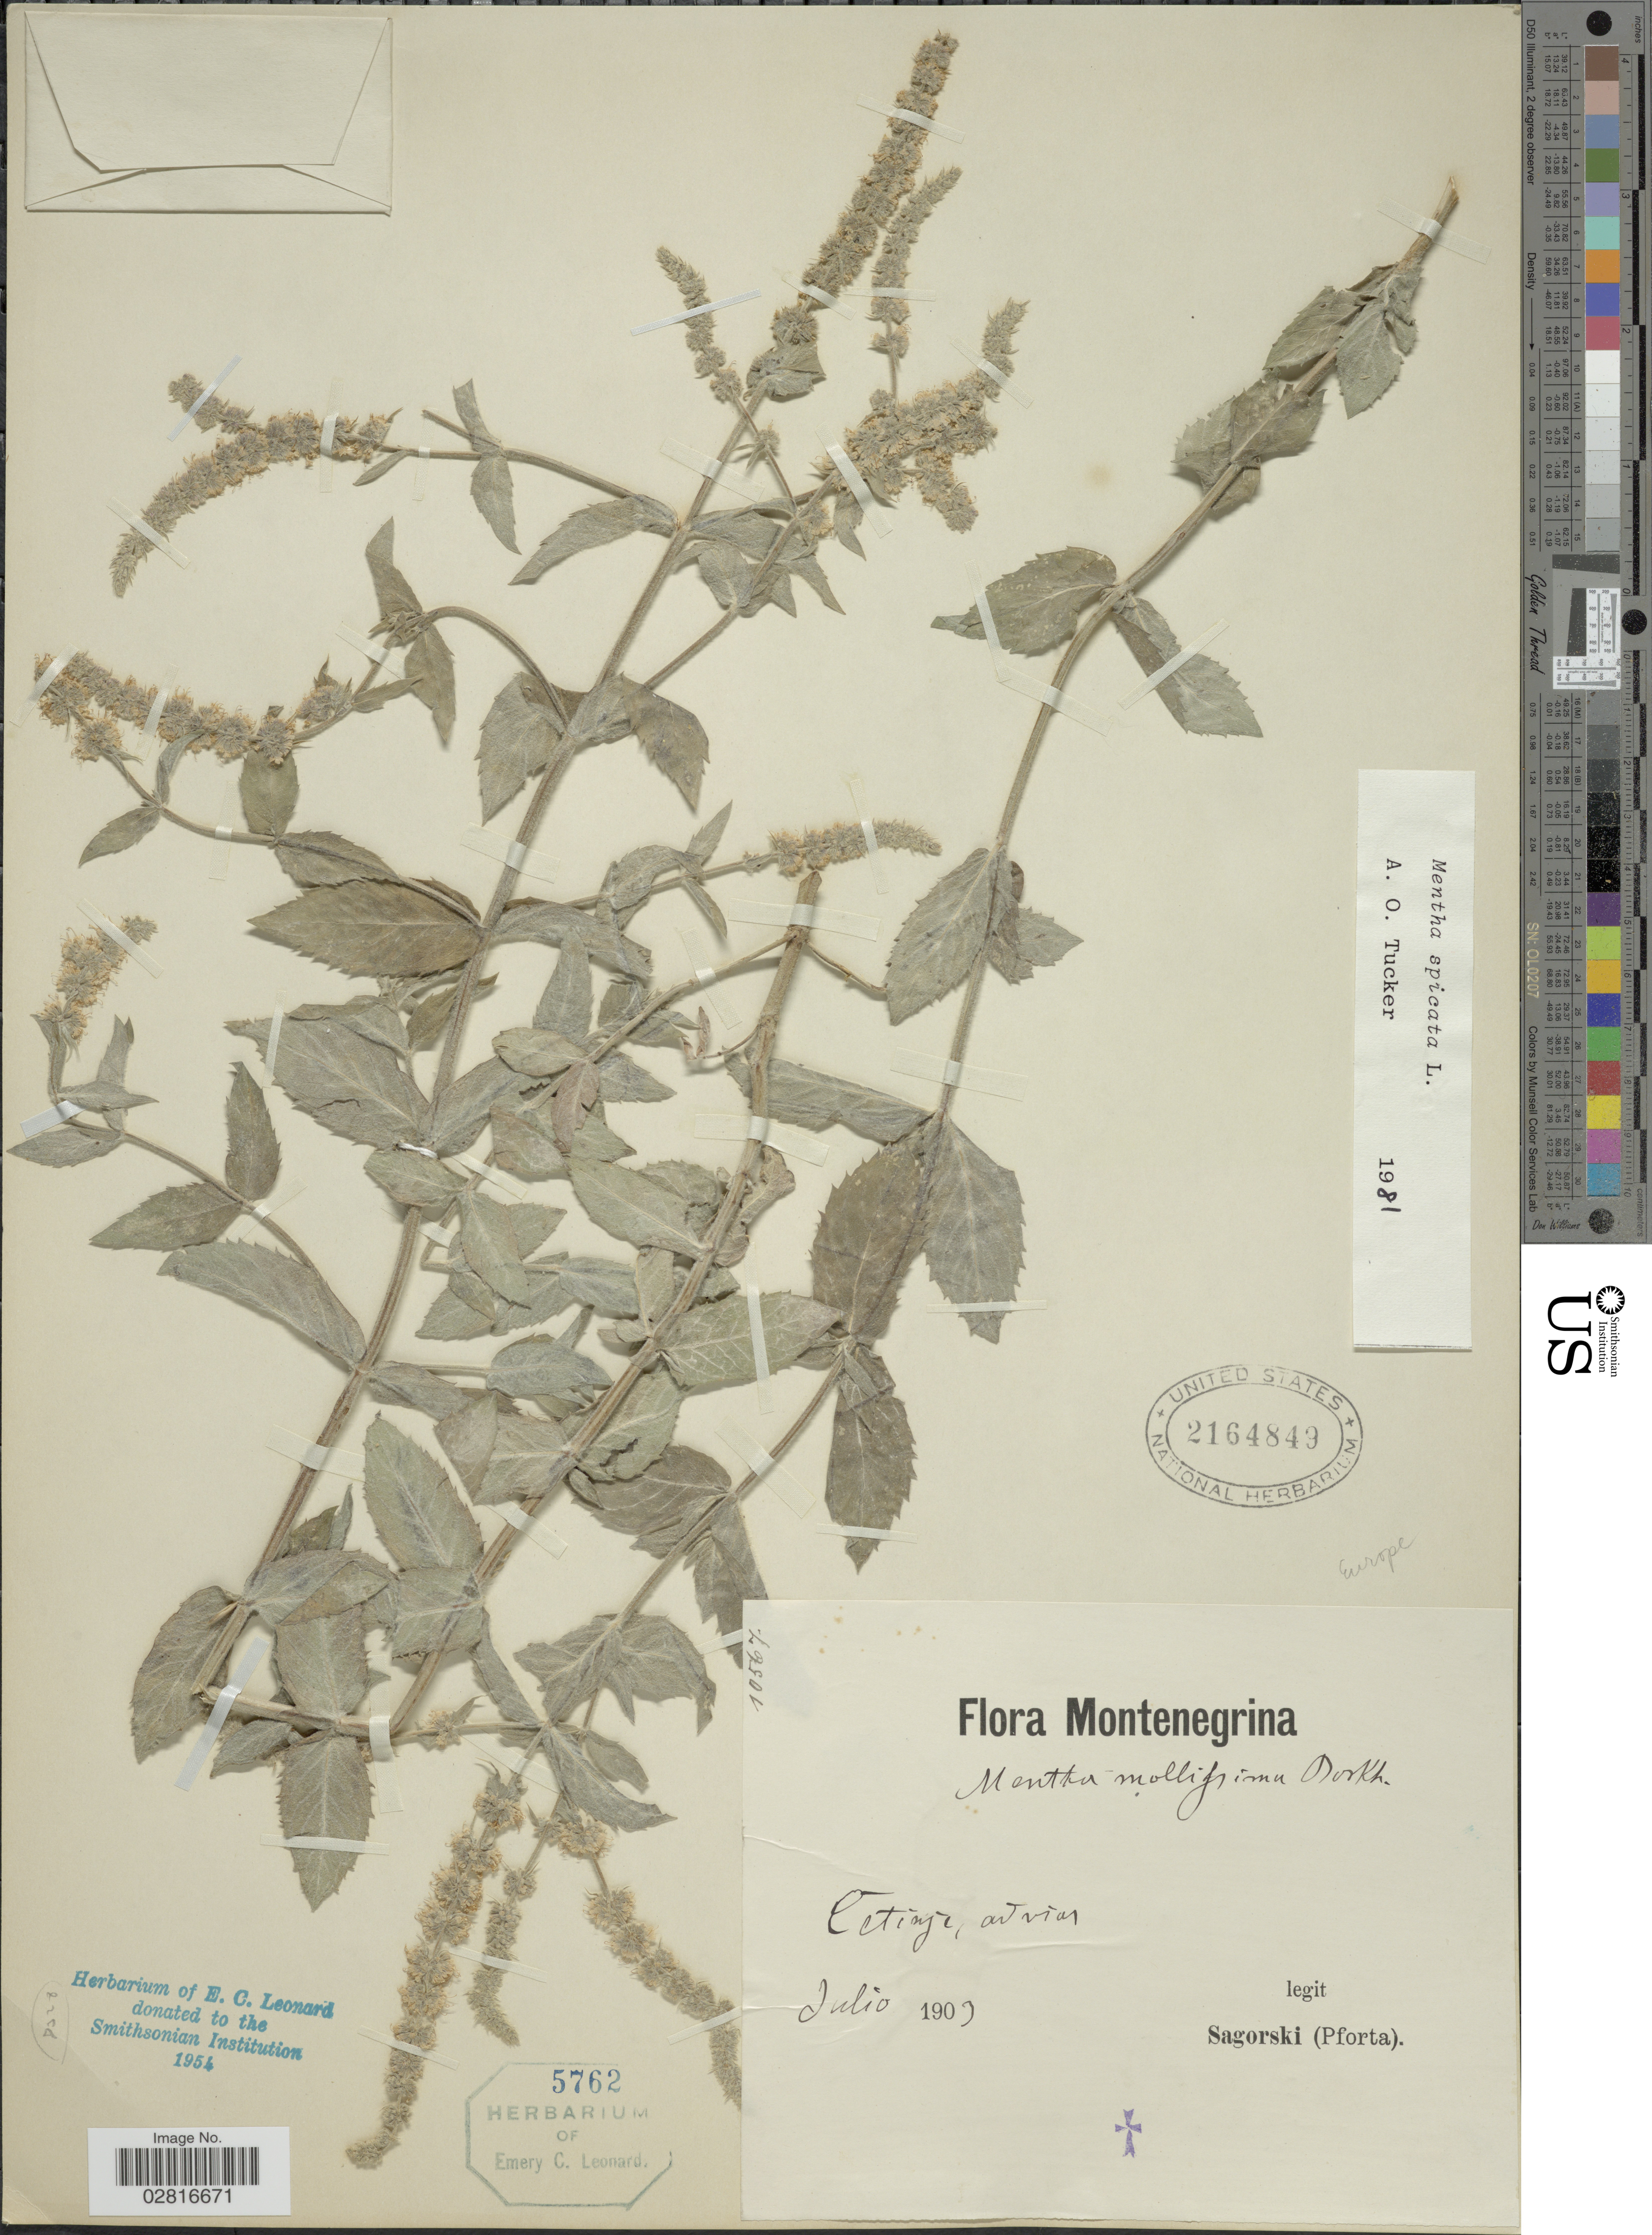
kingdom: Plantae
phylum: Tracheophyta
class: Magnoliopsida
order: Lamiales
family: Lamiaceae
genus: Mentha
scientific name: Mentha spicata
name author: L.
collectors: Sagorski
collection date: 1903-07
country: Montenegro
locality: Montenegrina. Cetinje, advias.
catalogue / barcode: US 2164849